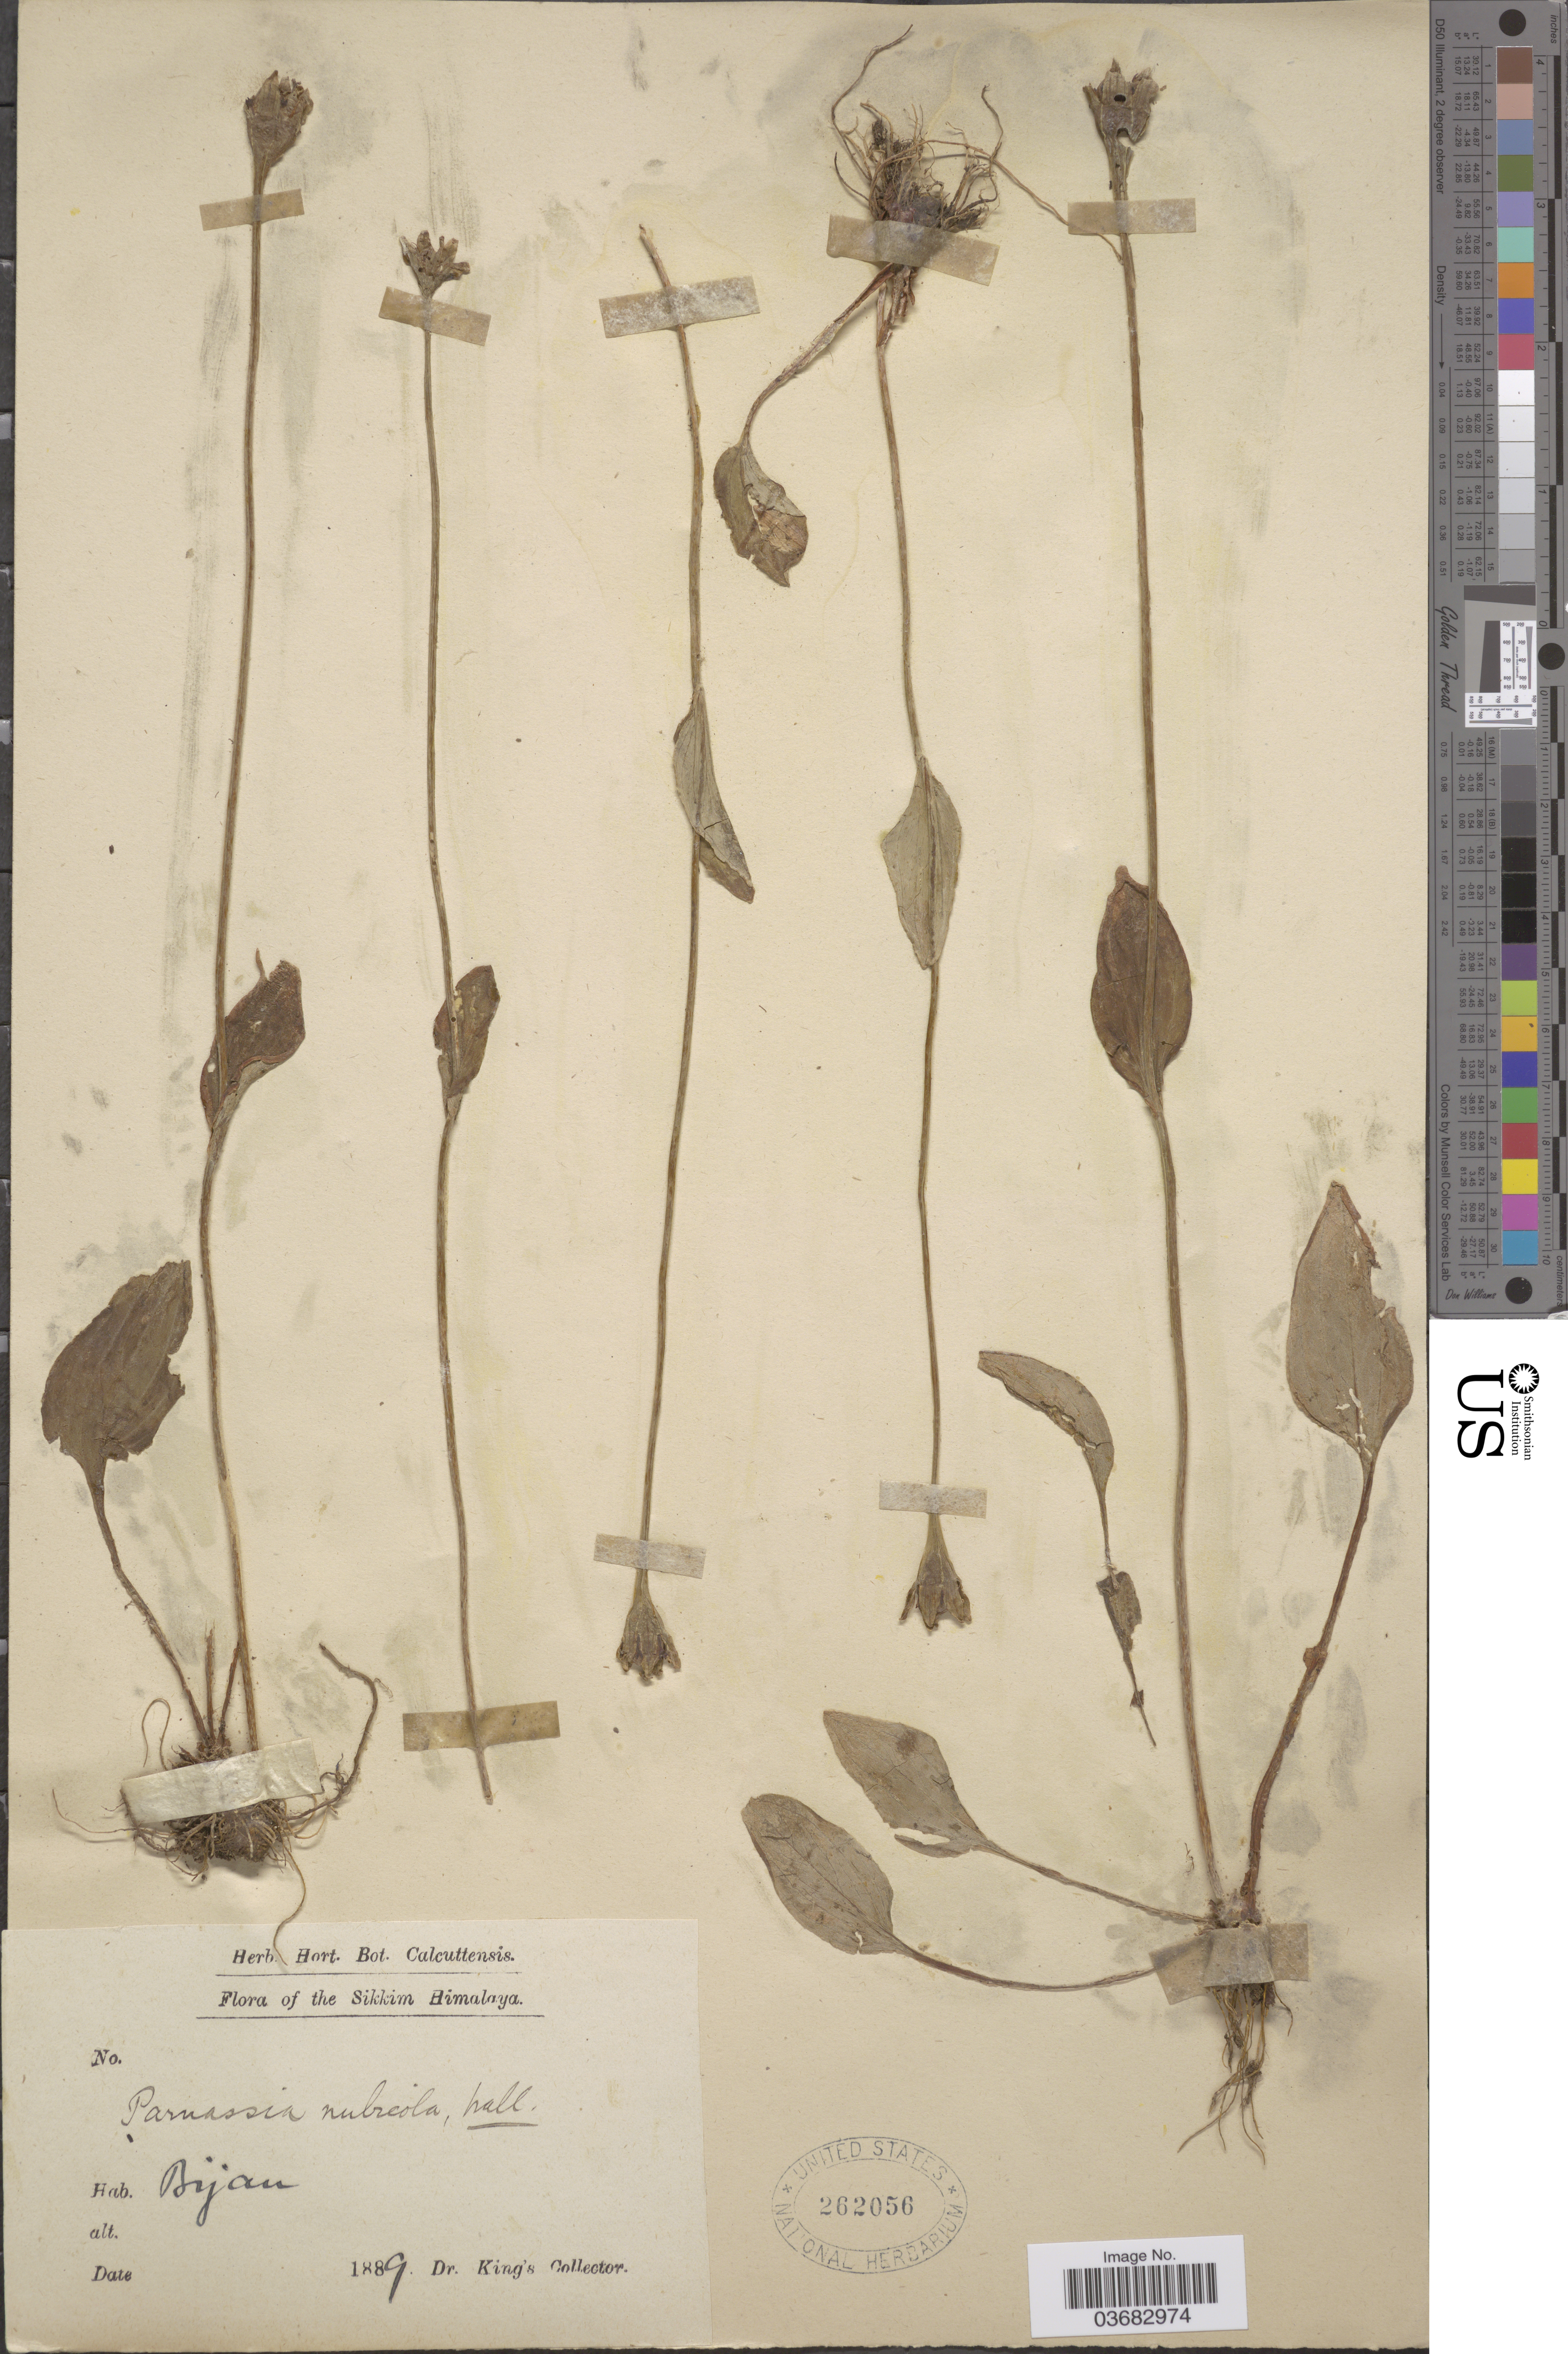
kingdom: Plantae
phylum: Tracheophyta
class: Magnoliopsida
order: Celastrales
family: Parnassiaceae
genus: Parnassia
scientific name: Parnassia nubicola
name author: Wall. ex Royle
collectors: Dr. King's collector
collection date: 1889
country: India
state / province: Sikkim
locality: Sikkim Himalaya.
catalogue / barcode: US 262056